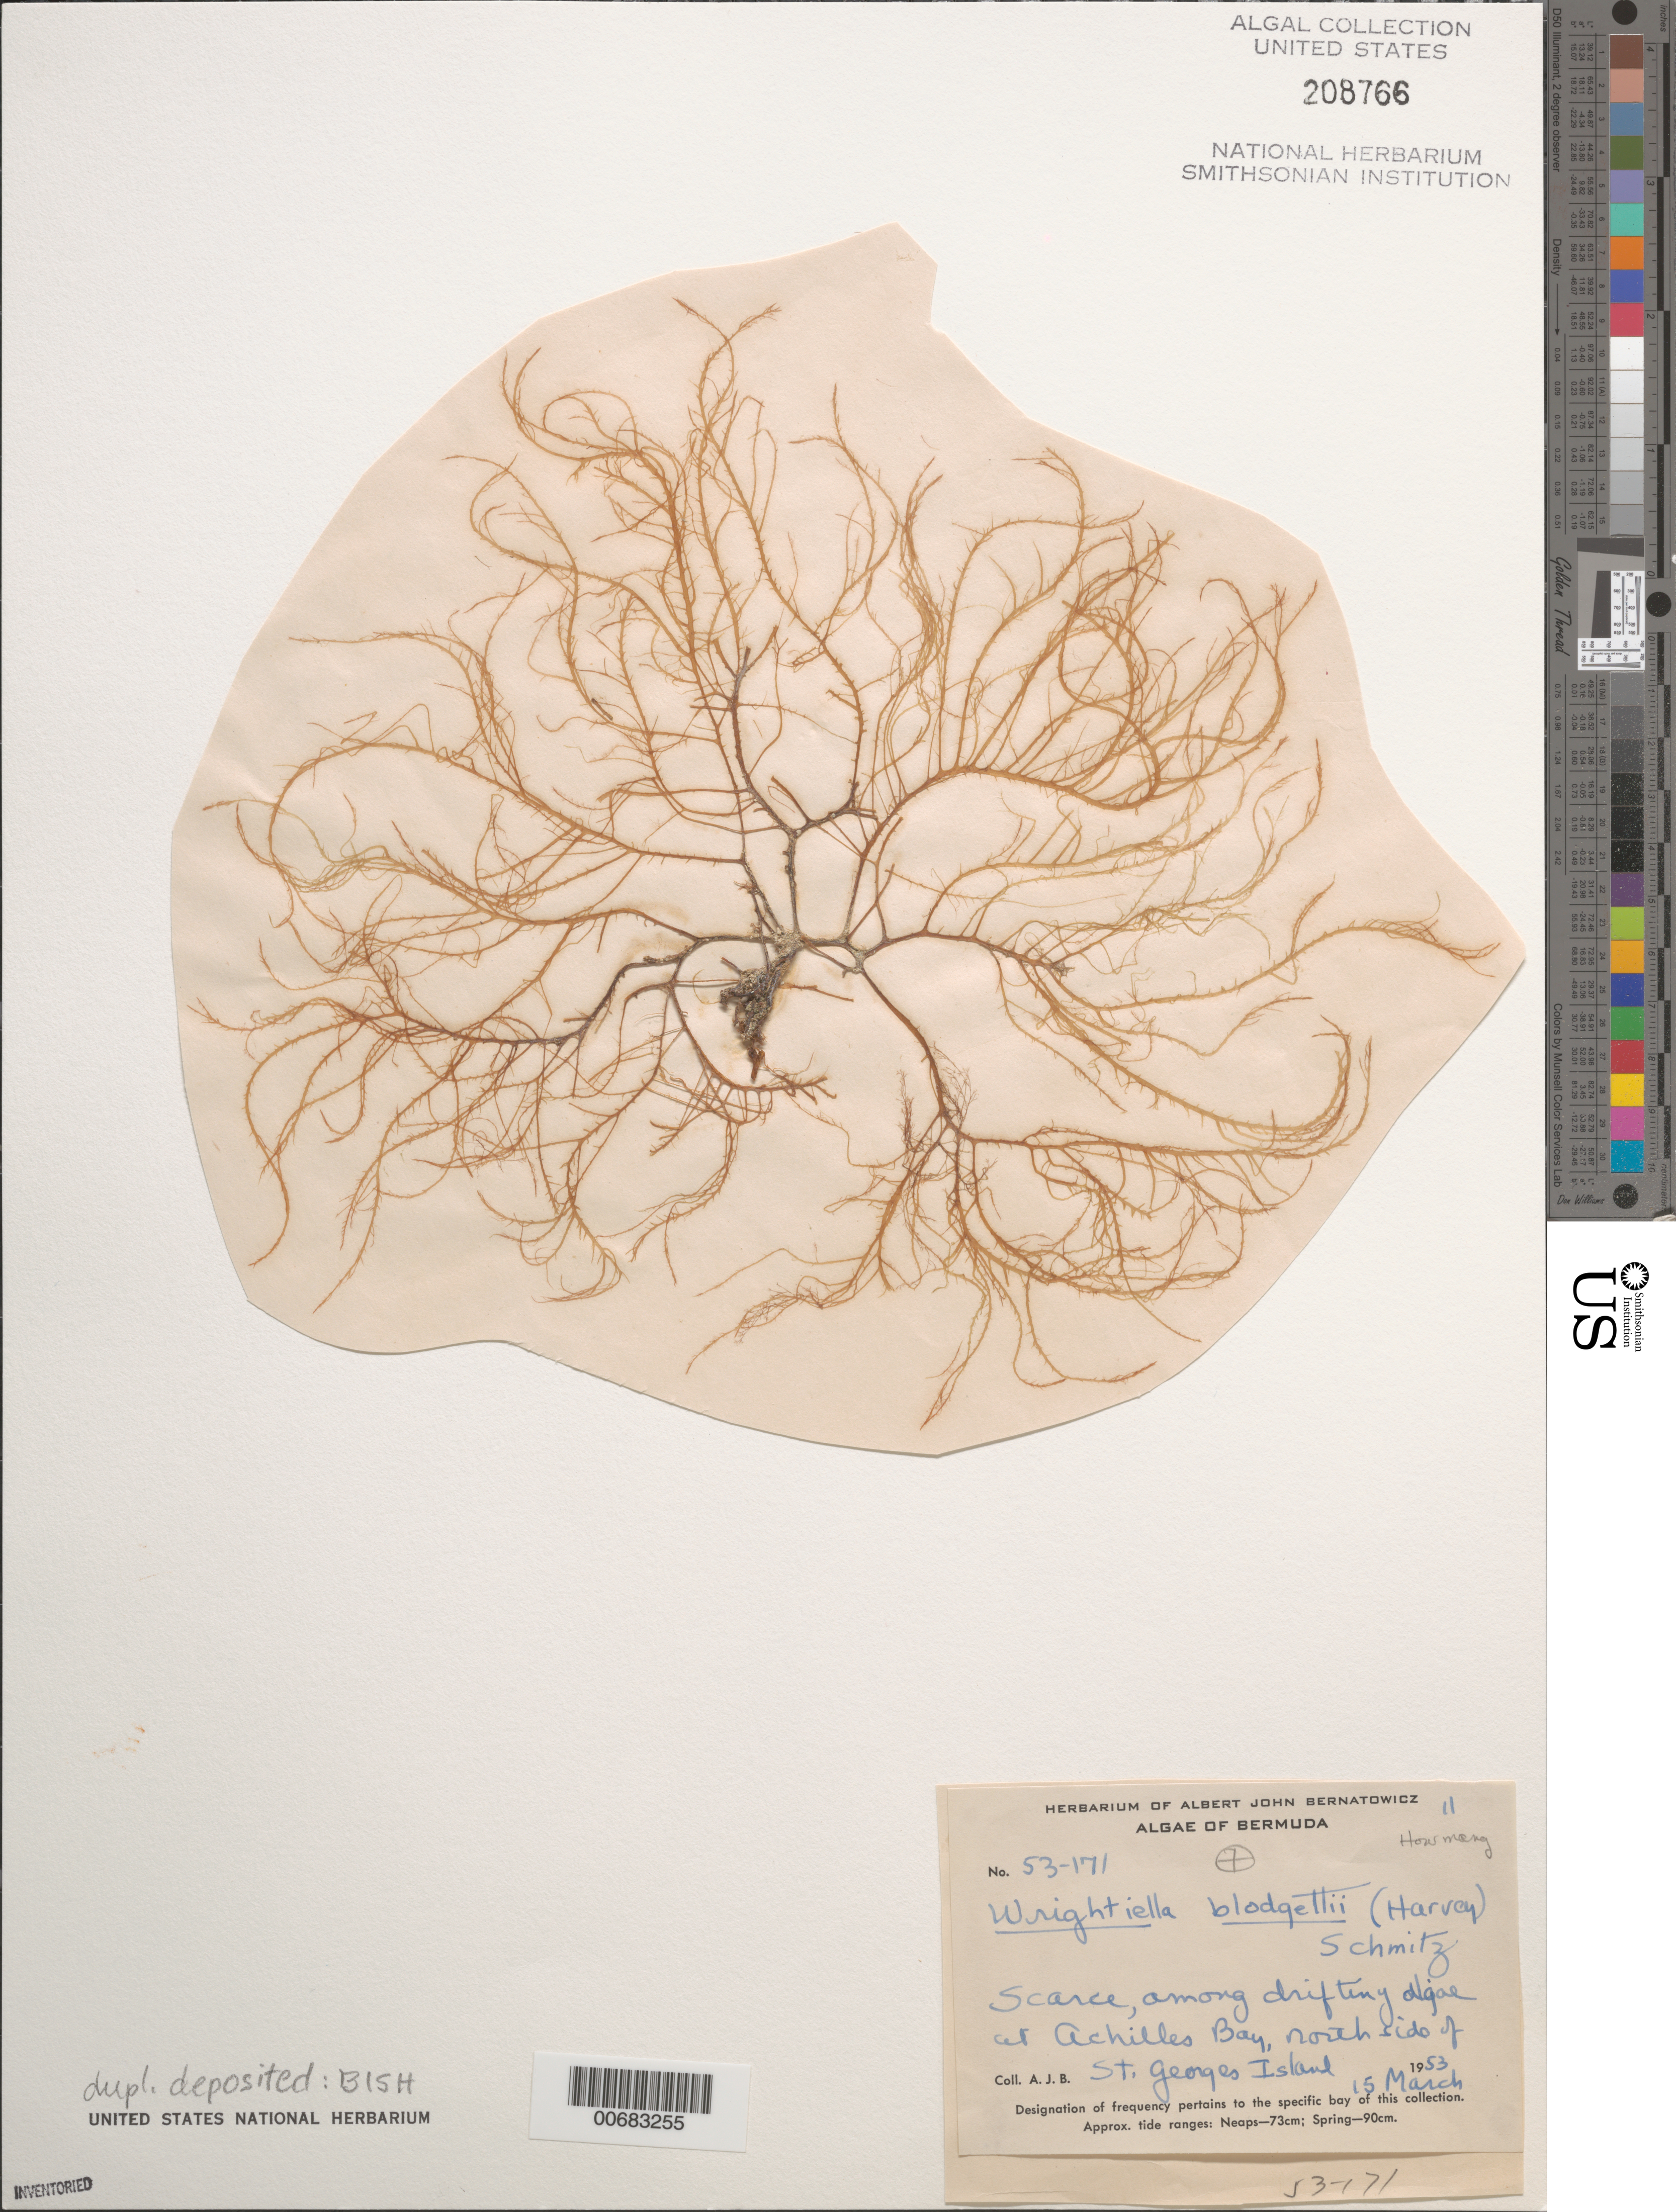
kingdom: Plantae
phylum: Rhodophyta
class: Florideophyceae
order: Ceramiales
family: Rhodomelaceae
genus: Wrightiella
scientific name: Wrightiella blodgettii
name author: (Harv.) F. Schmitz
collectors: A. Bernatowicz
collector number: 53-171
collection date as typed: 15 Mar 1953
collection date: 1953-03-15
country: Bermuda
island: St. George's Island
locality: Achilles Bay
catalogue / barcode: US 208766